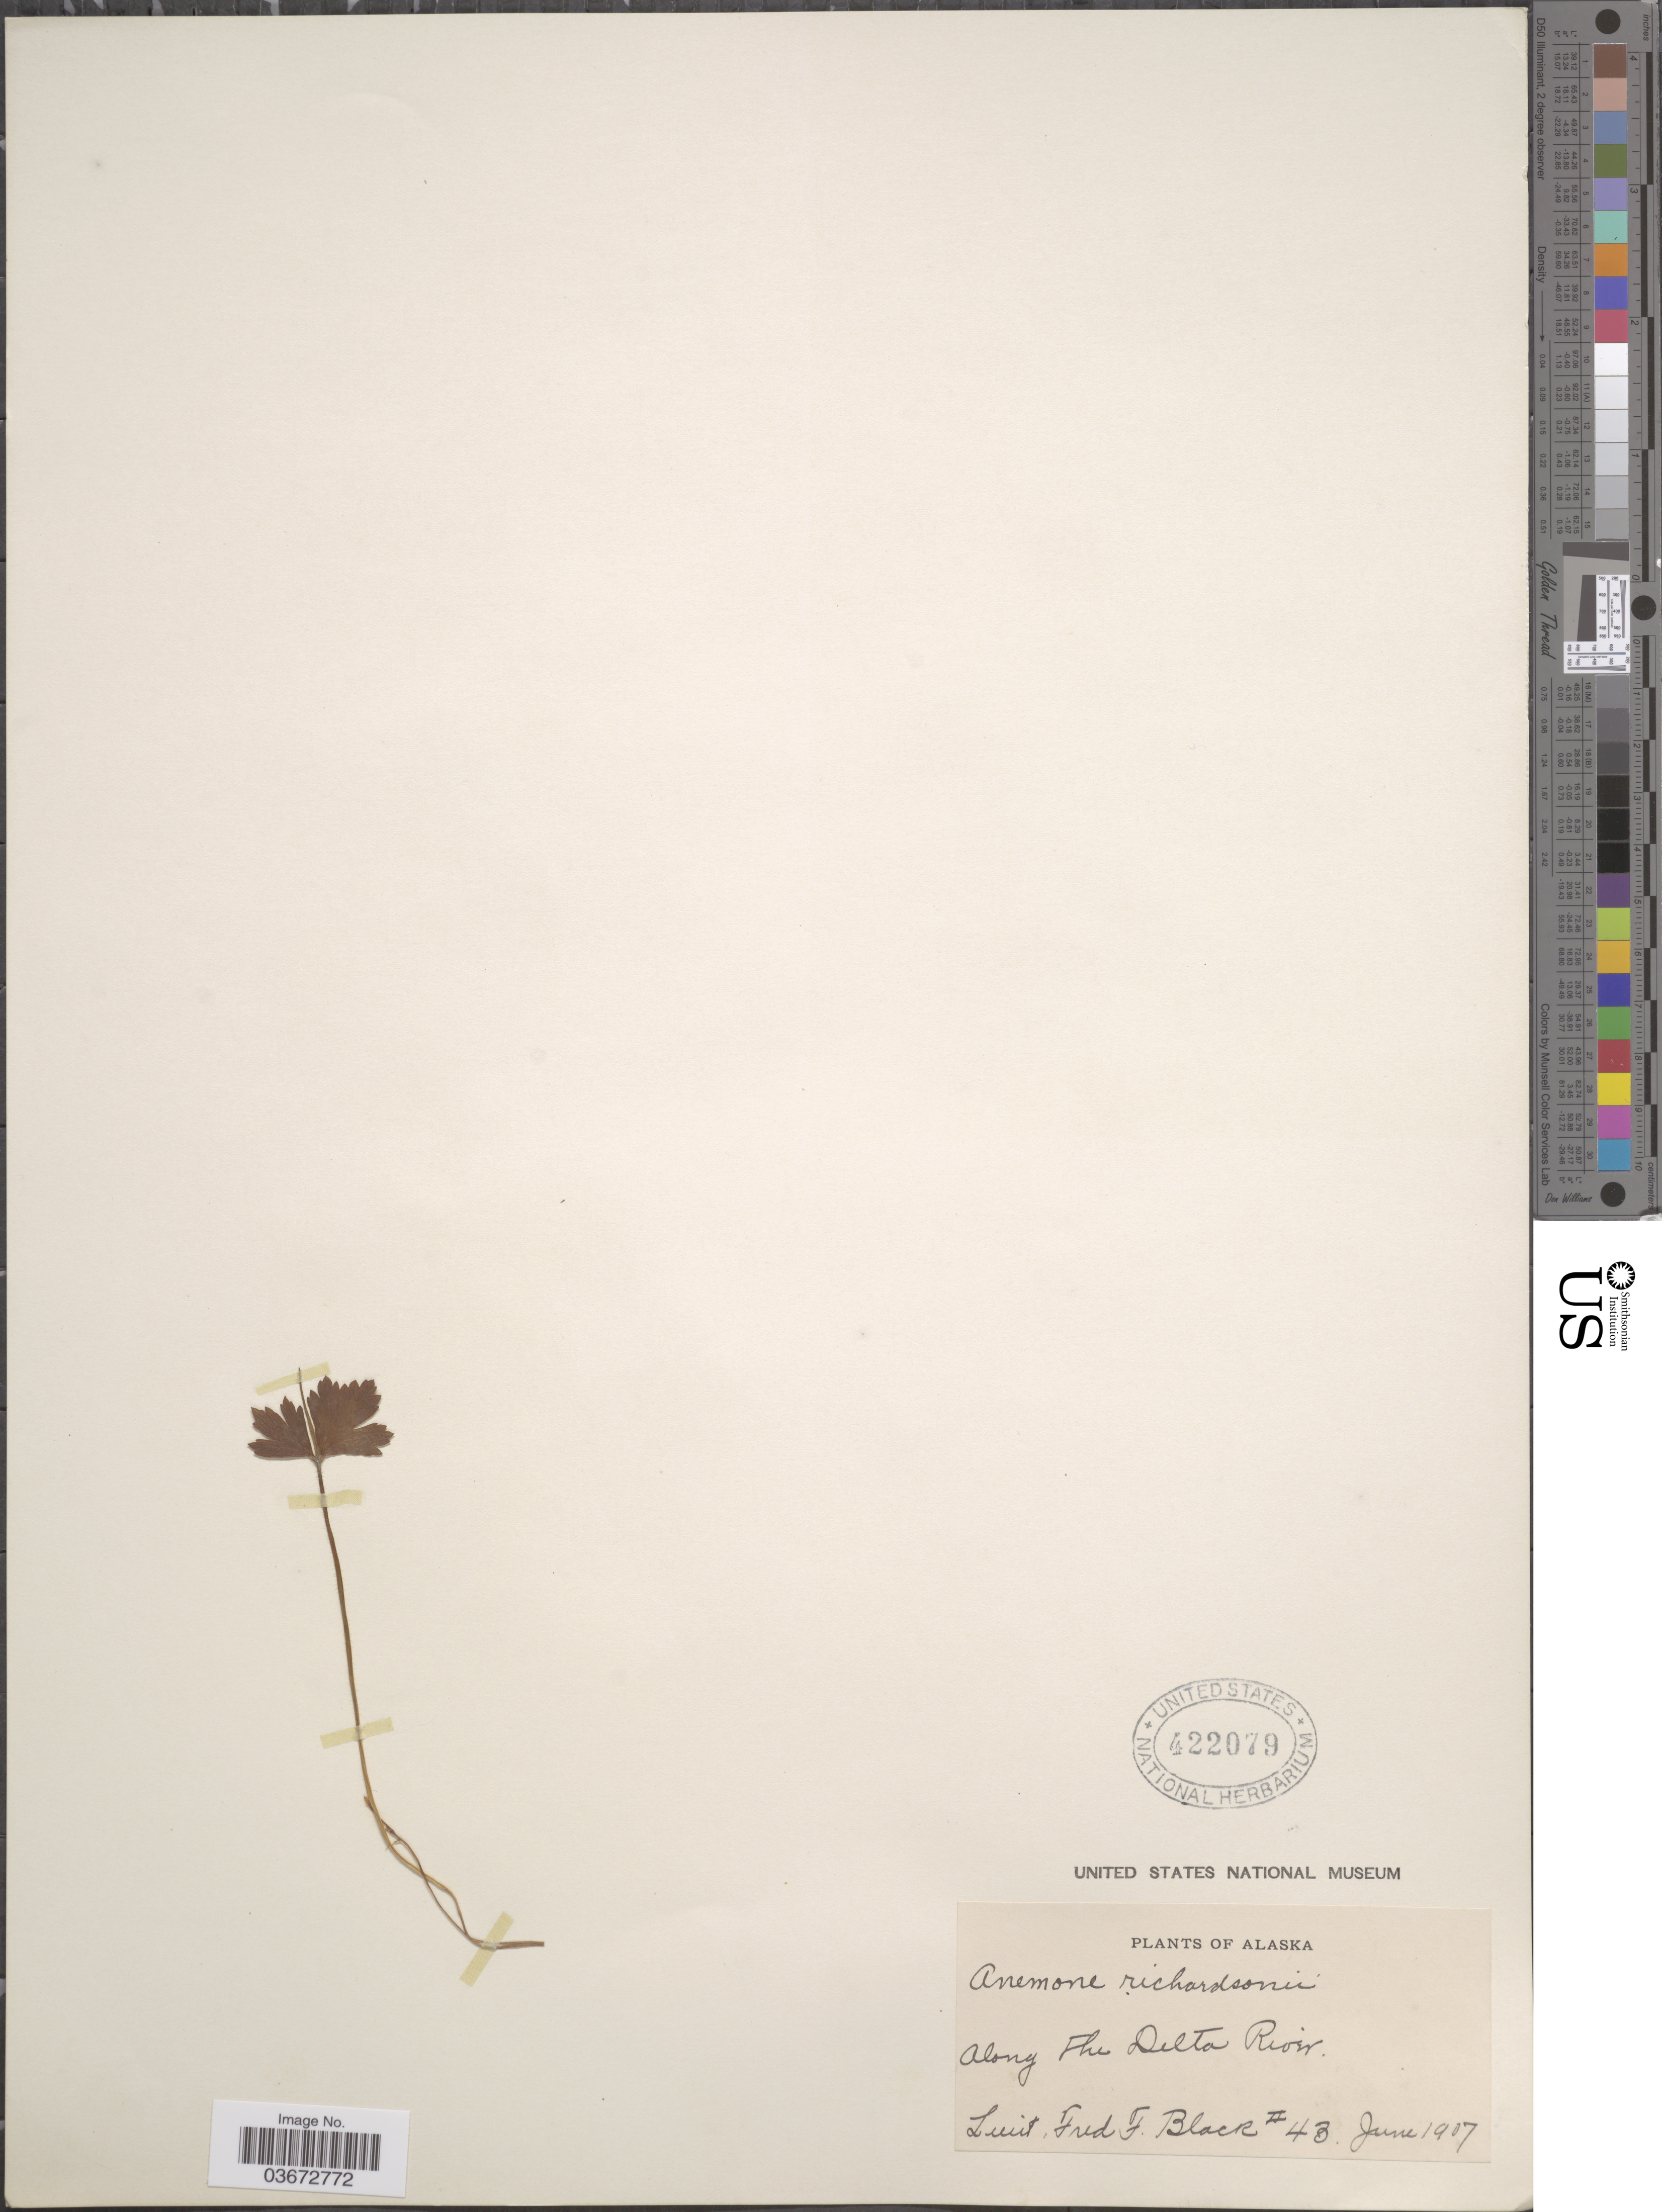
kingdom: Plantae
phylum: Tracheophyta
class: Magnoliopsida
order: Ranunculales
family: Ranunculaceae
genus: Anemone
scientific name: Anemone richardsonii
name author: Hook.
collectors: F. Black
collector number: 43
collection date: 1907-06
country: United States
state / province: Alaska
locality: Along the Delta River.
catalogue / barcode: US 422079